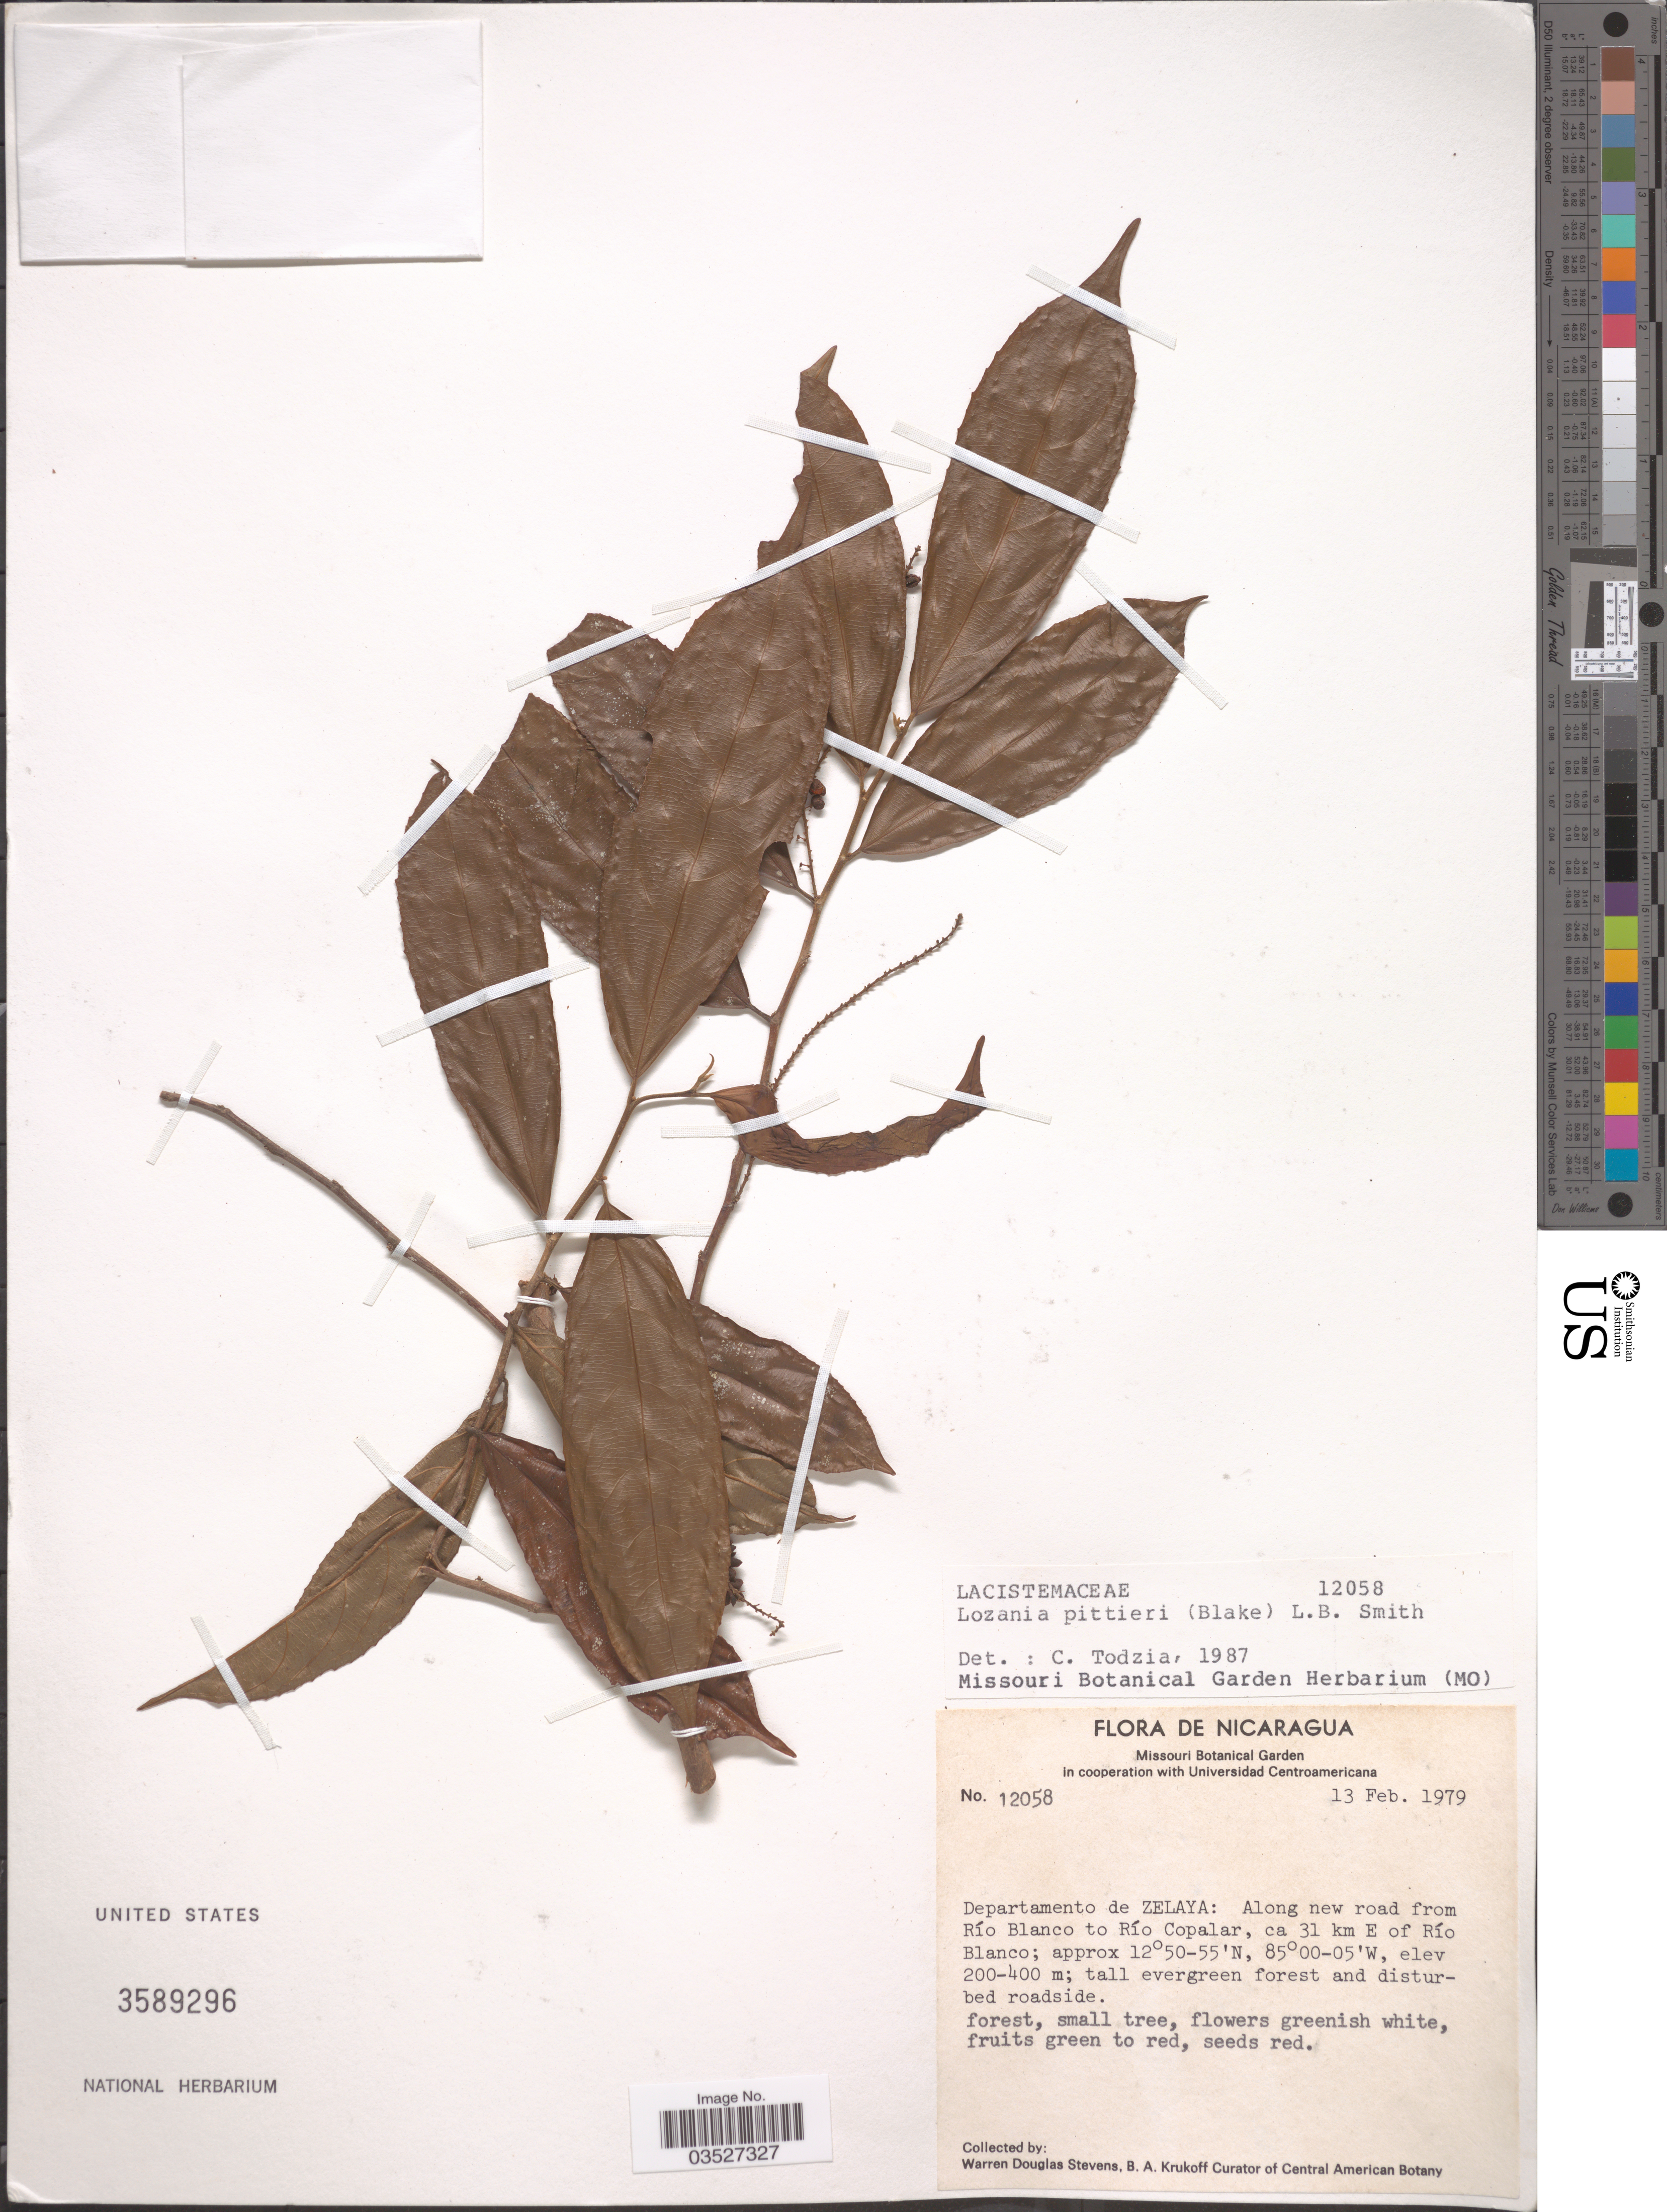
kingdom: Plantae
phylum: Tracheophyta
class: Magnoliopsida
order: Malpighiales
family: Lacistemataceae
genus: Lozania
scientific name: Lozania pittieri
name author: (Blake) L.B. Sm.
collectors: W. D. Stevens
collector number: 12058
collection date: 1979-02-13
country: Nicaragua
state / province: Matagalpa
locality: Departamento de Zelaya: Along new road from Río Blanco to Río Copalar, ca 31 km E of Río Blanco.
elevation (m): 200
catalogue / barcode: US 3589296